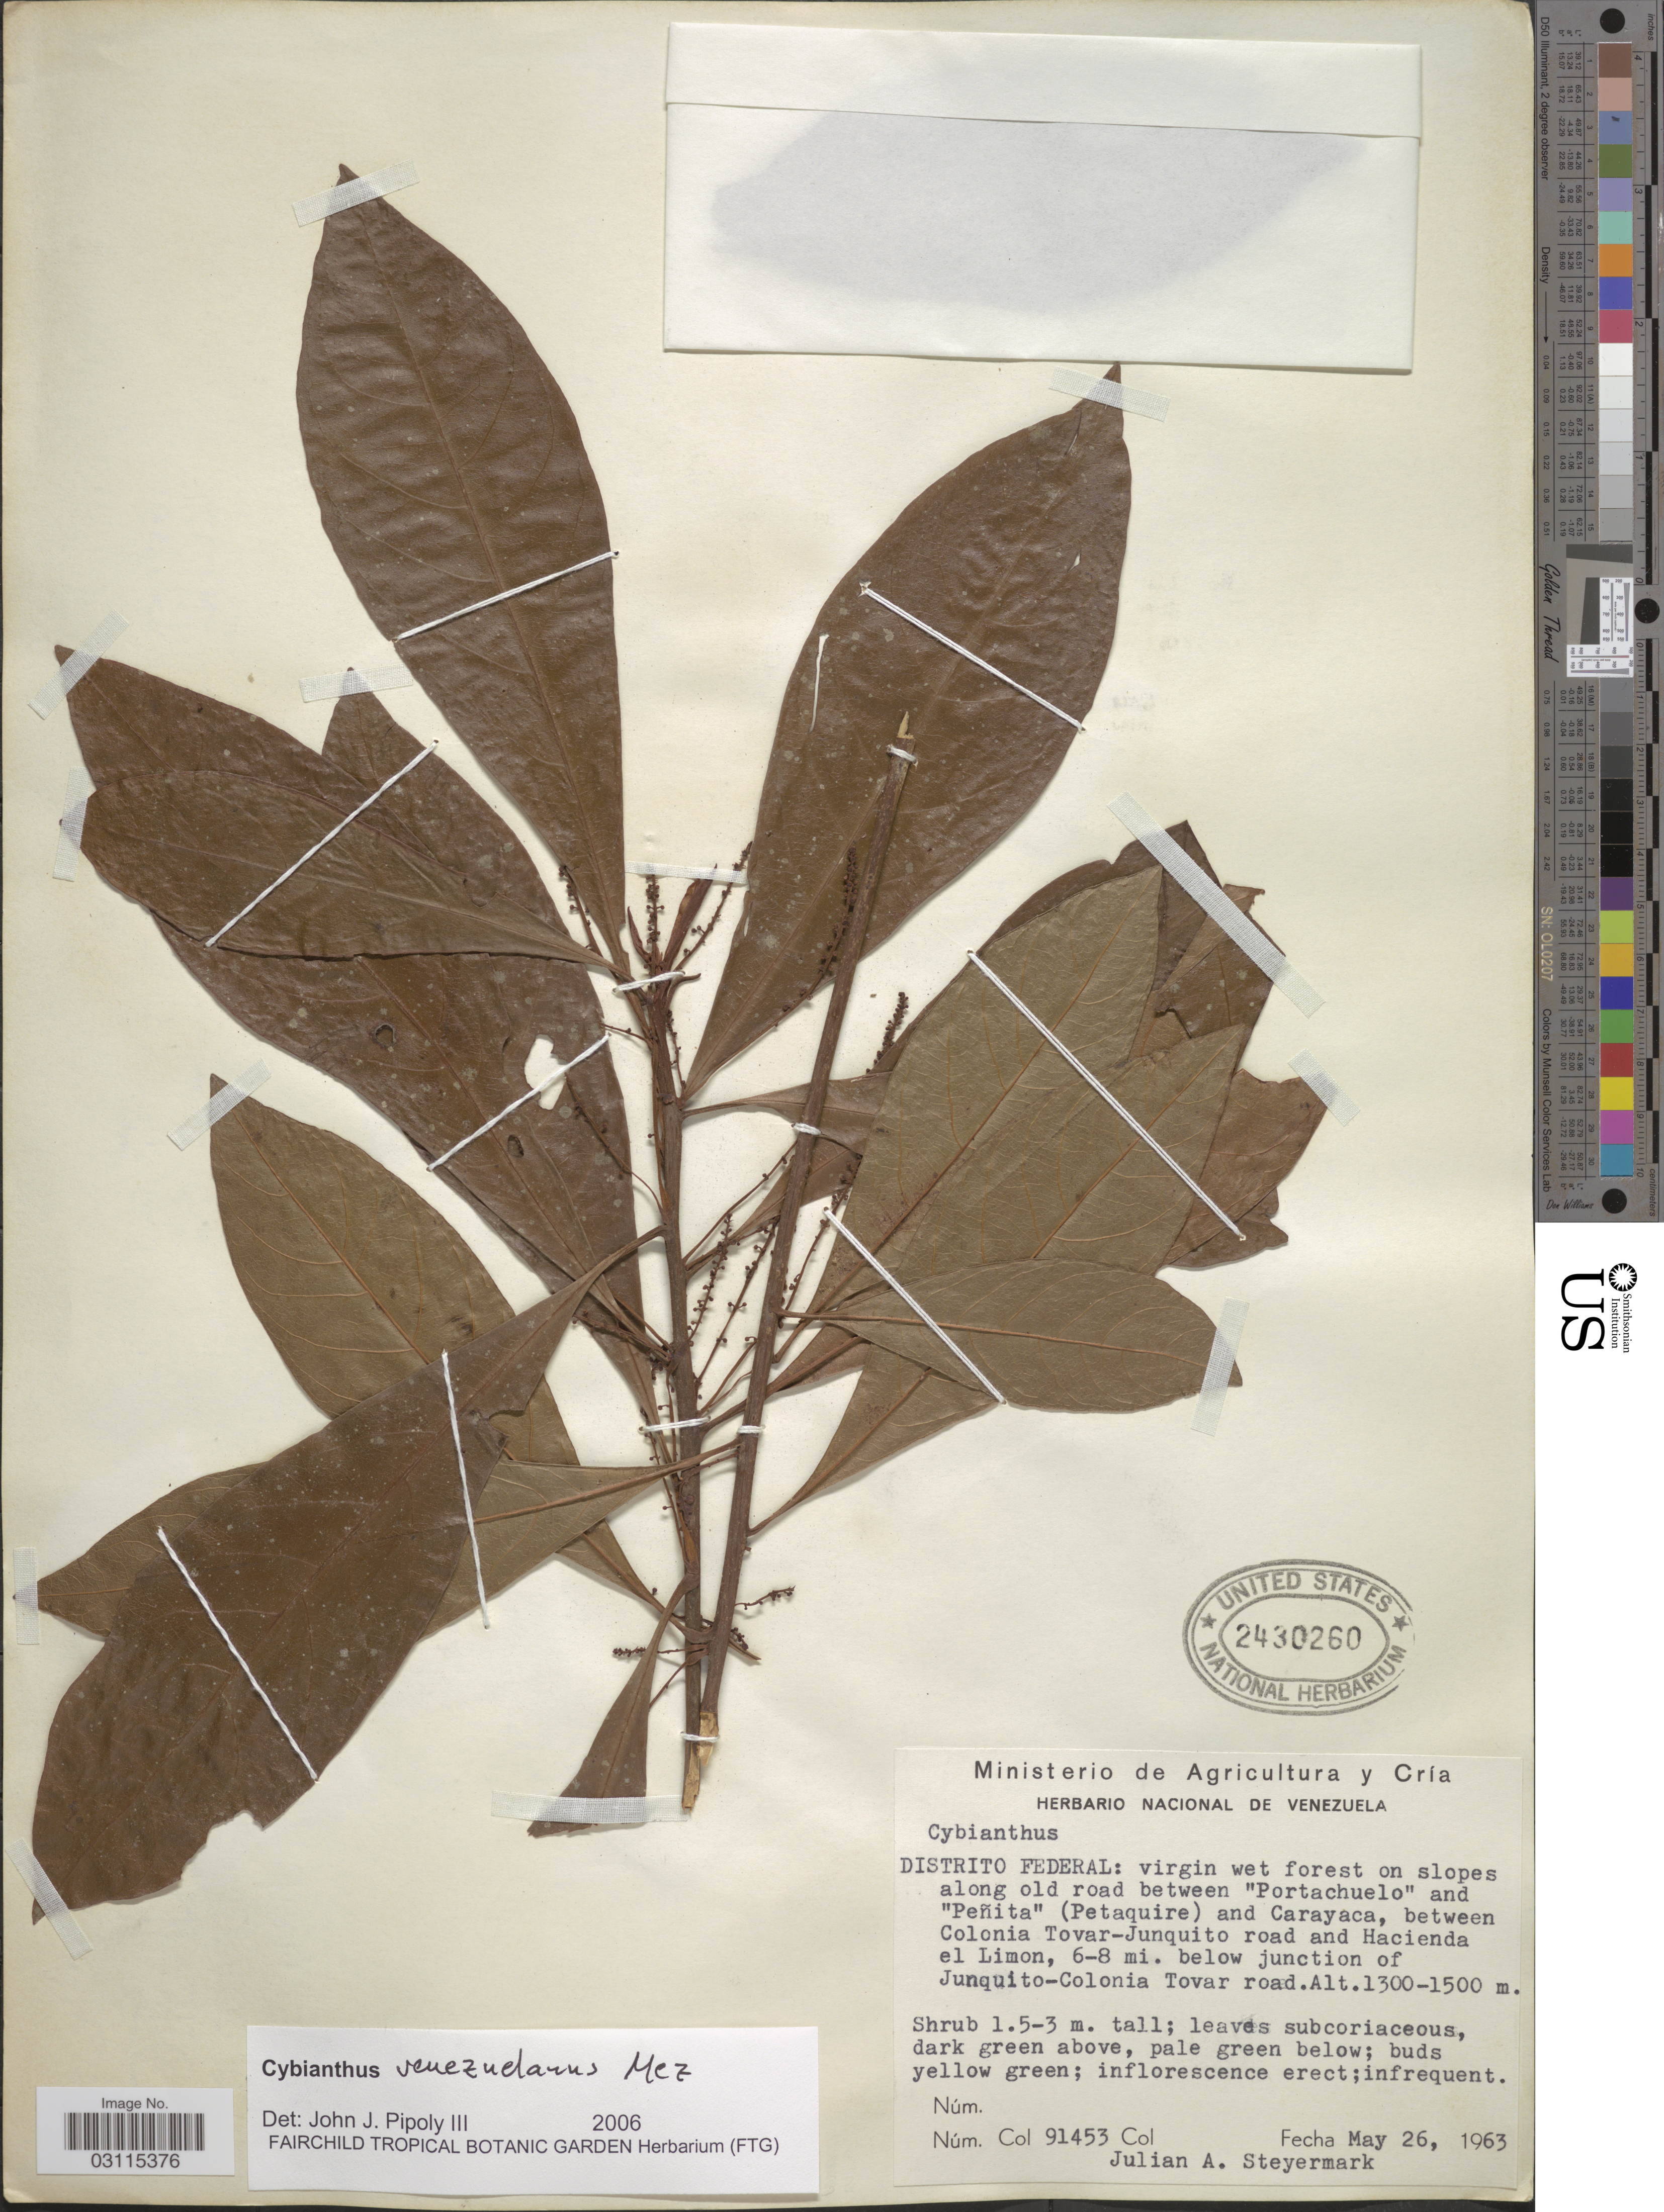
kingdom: Plantae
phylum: Tracheophyta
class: Magnoliopsida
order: Ericales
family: Primulaceae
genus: Cybianthus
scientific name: Cybianthus venezuelanus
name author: Mez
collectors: J. Steyermark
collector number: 91453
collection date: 1963-05-26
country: Venezuela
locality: Distrito Federal: virgin wet forest on slopes along old road between "Portachuelo" and "Peñita" (Petaquire) and Carayaca, between Colonia Tovar-Junquito road and Hacienda el Limon, 6-8 mi. below junction of Junquito-Colonia Tovar road.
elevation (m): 1300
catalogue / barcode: US 2430260